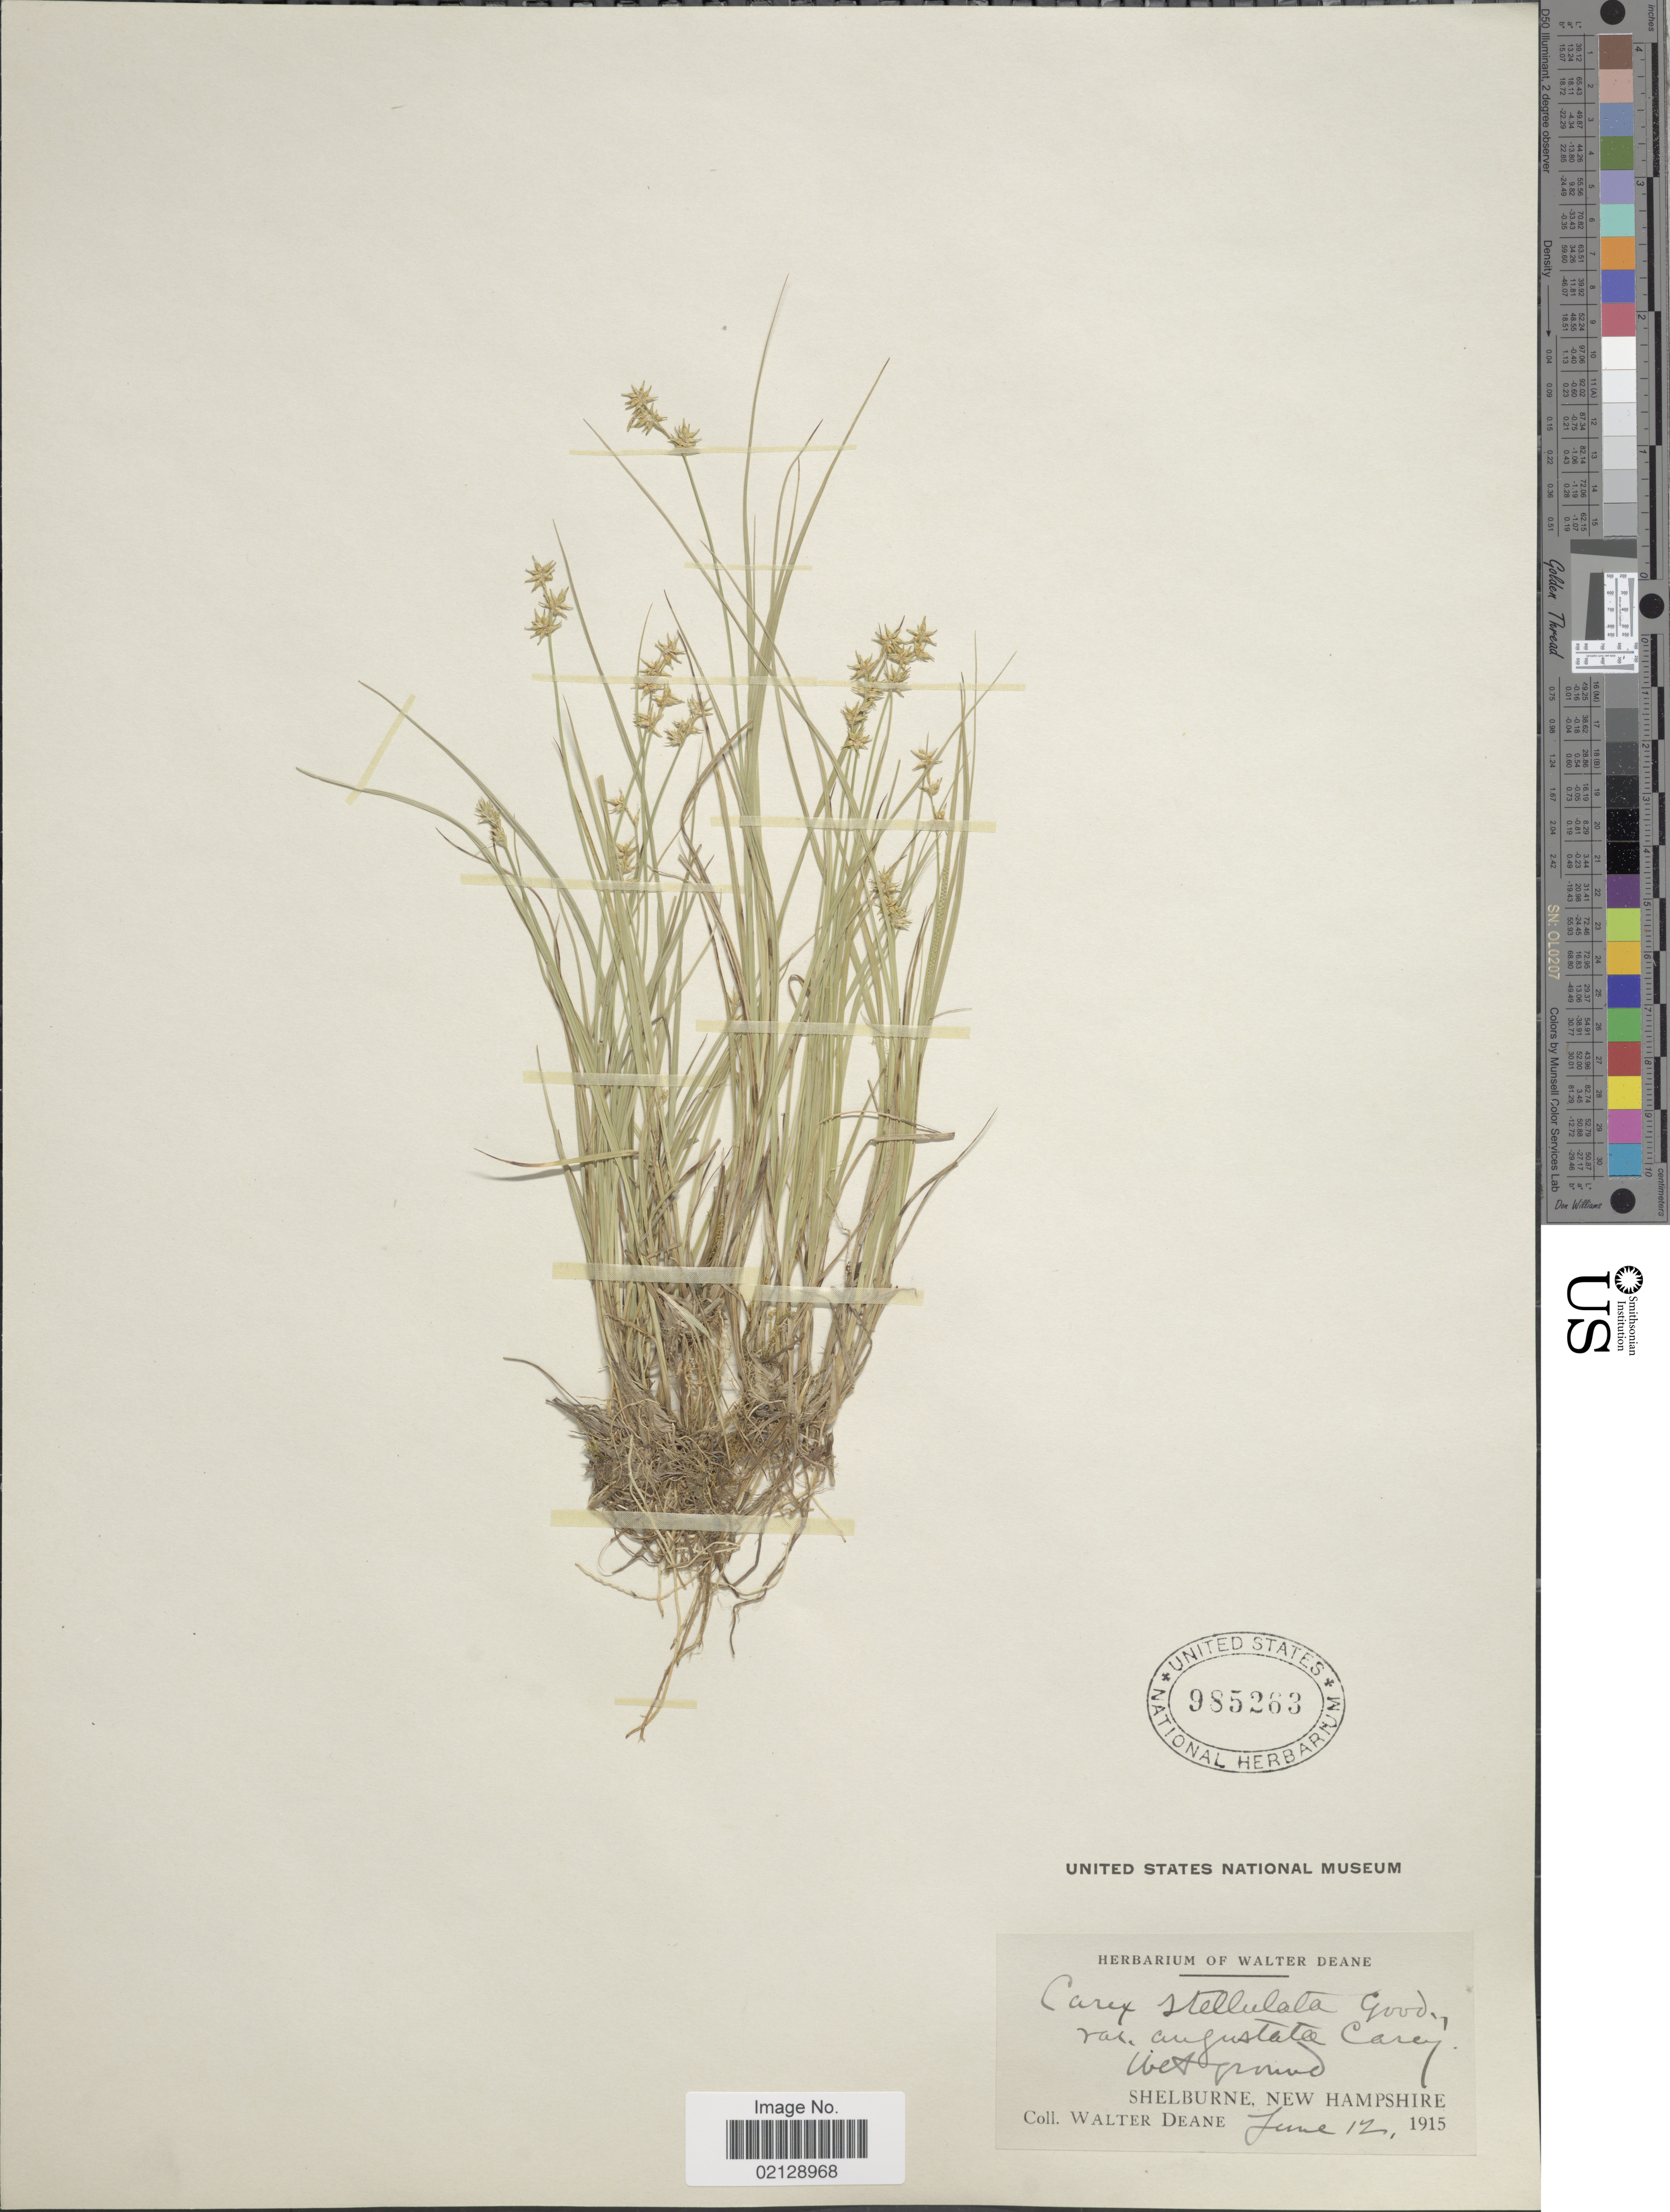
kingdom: Plantae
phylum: Tracheophyta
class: Liliopsida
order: Poales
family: Cyperaceae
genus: Carex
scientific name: Carex echinata subsp. echinata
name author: Murray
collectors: W. Deane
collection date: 1915-06-12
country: United States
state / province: New Hampshire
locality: Shelburne, New Hampshire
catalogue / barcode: US 985263